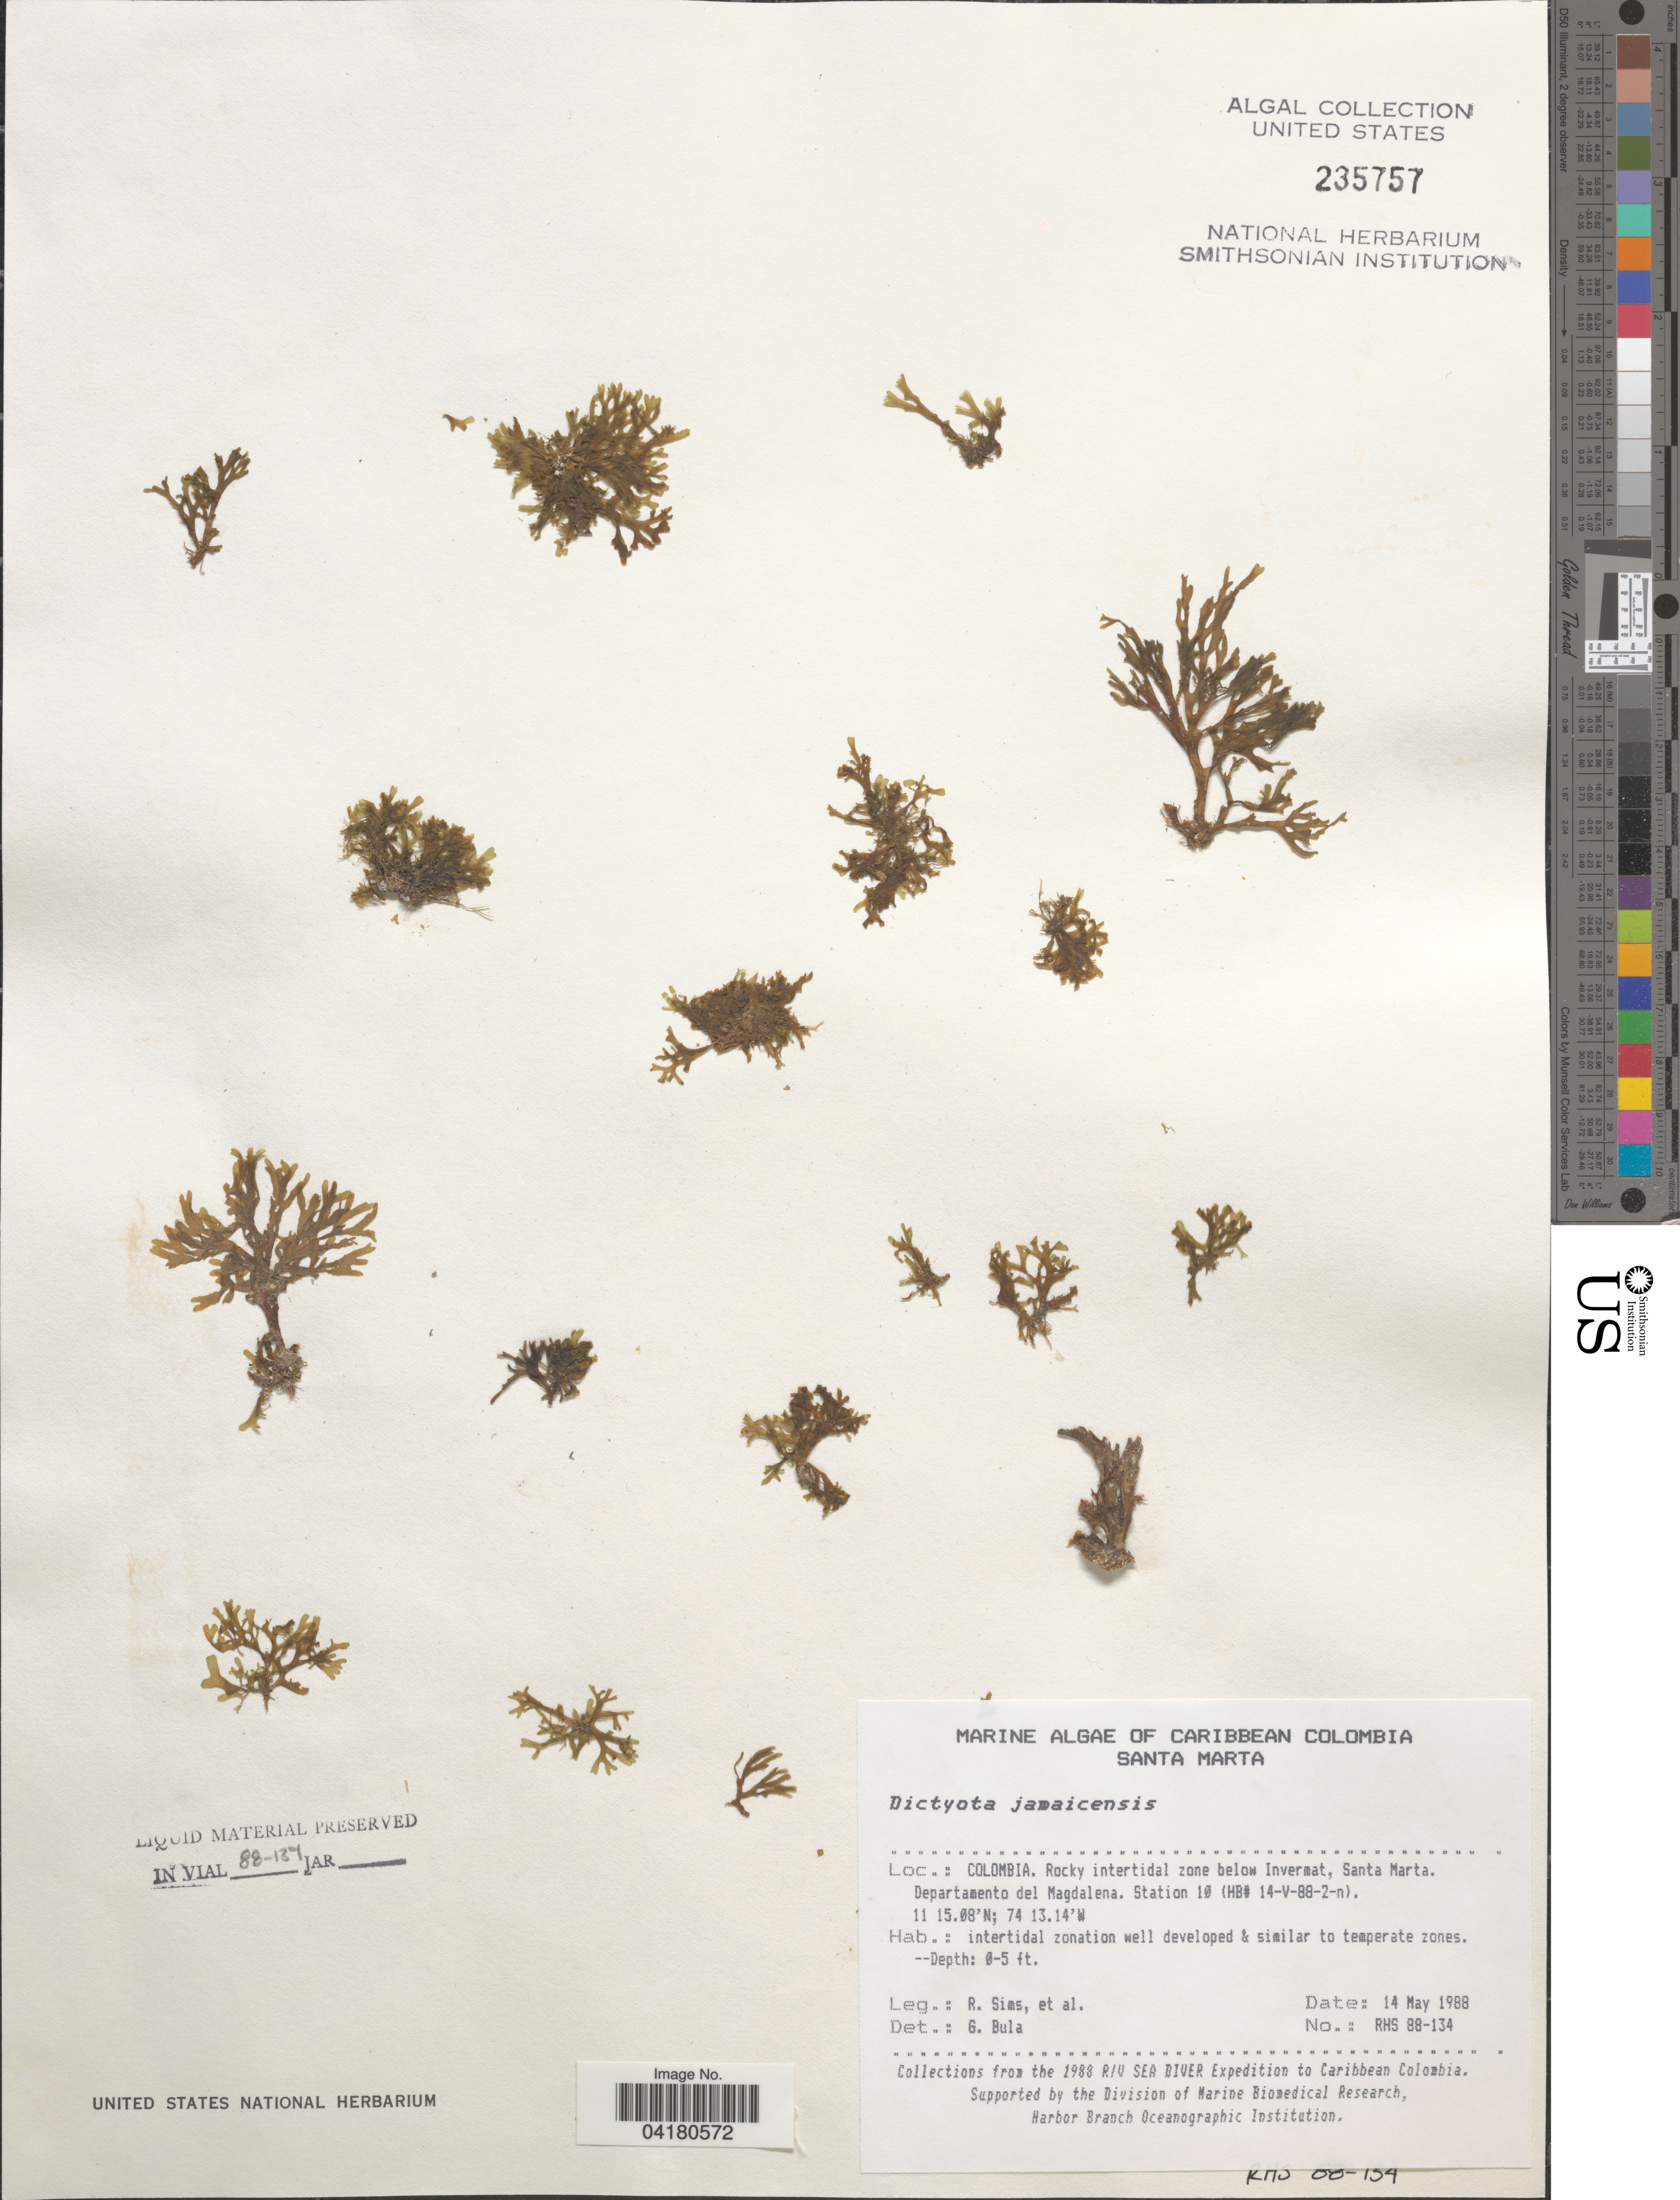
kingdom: Chromista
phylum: Ochrophyta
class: Phaeophyceae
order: Dictyotales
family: Dictyotaceae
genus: Dictyota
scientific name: Dictyota jamaicensis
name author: W.R. Taylor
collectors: R. Sims & et al.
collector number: RHS 88-134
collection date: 1988-05-14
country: Colombia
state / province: Magdalena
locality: Caribbean Colombia. Santa Marta. Rocky intertidal zone below Invermat, Santa Marta. Departamento del Magdalena. Station 10 (HB# 14-V-88-2-n). The 1988 R/V Sea Diver Expedition to Caribbean Colombia.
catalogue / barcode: US 235757